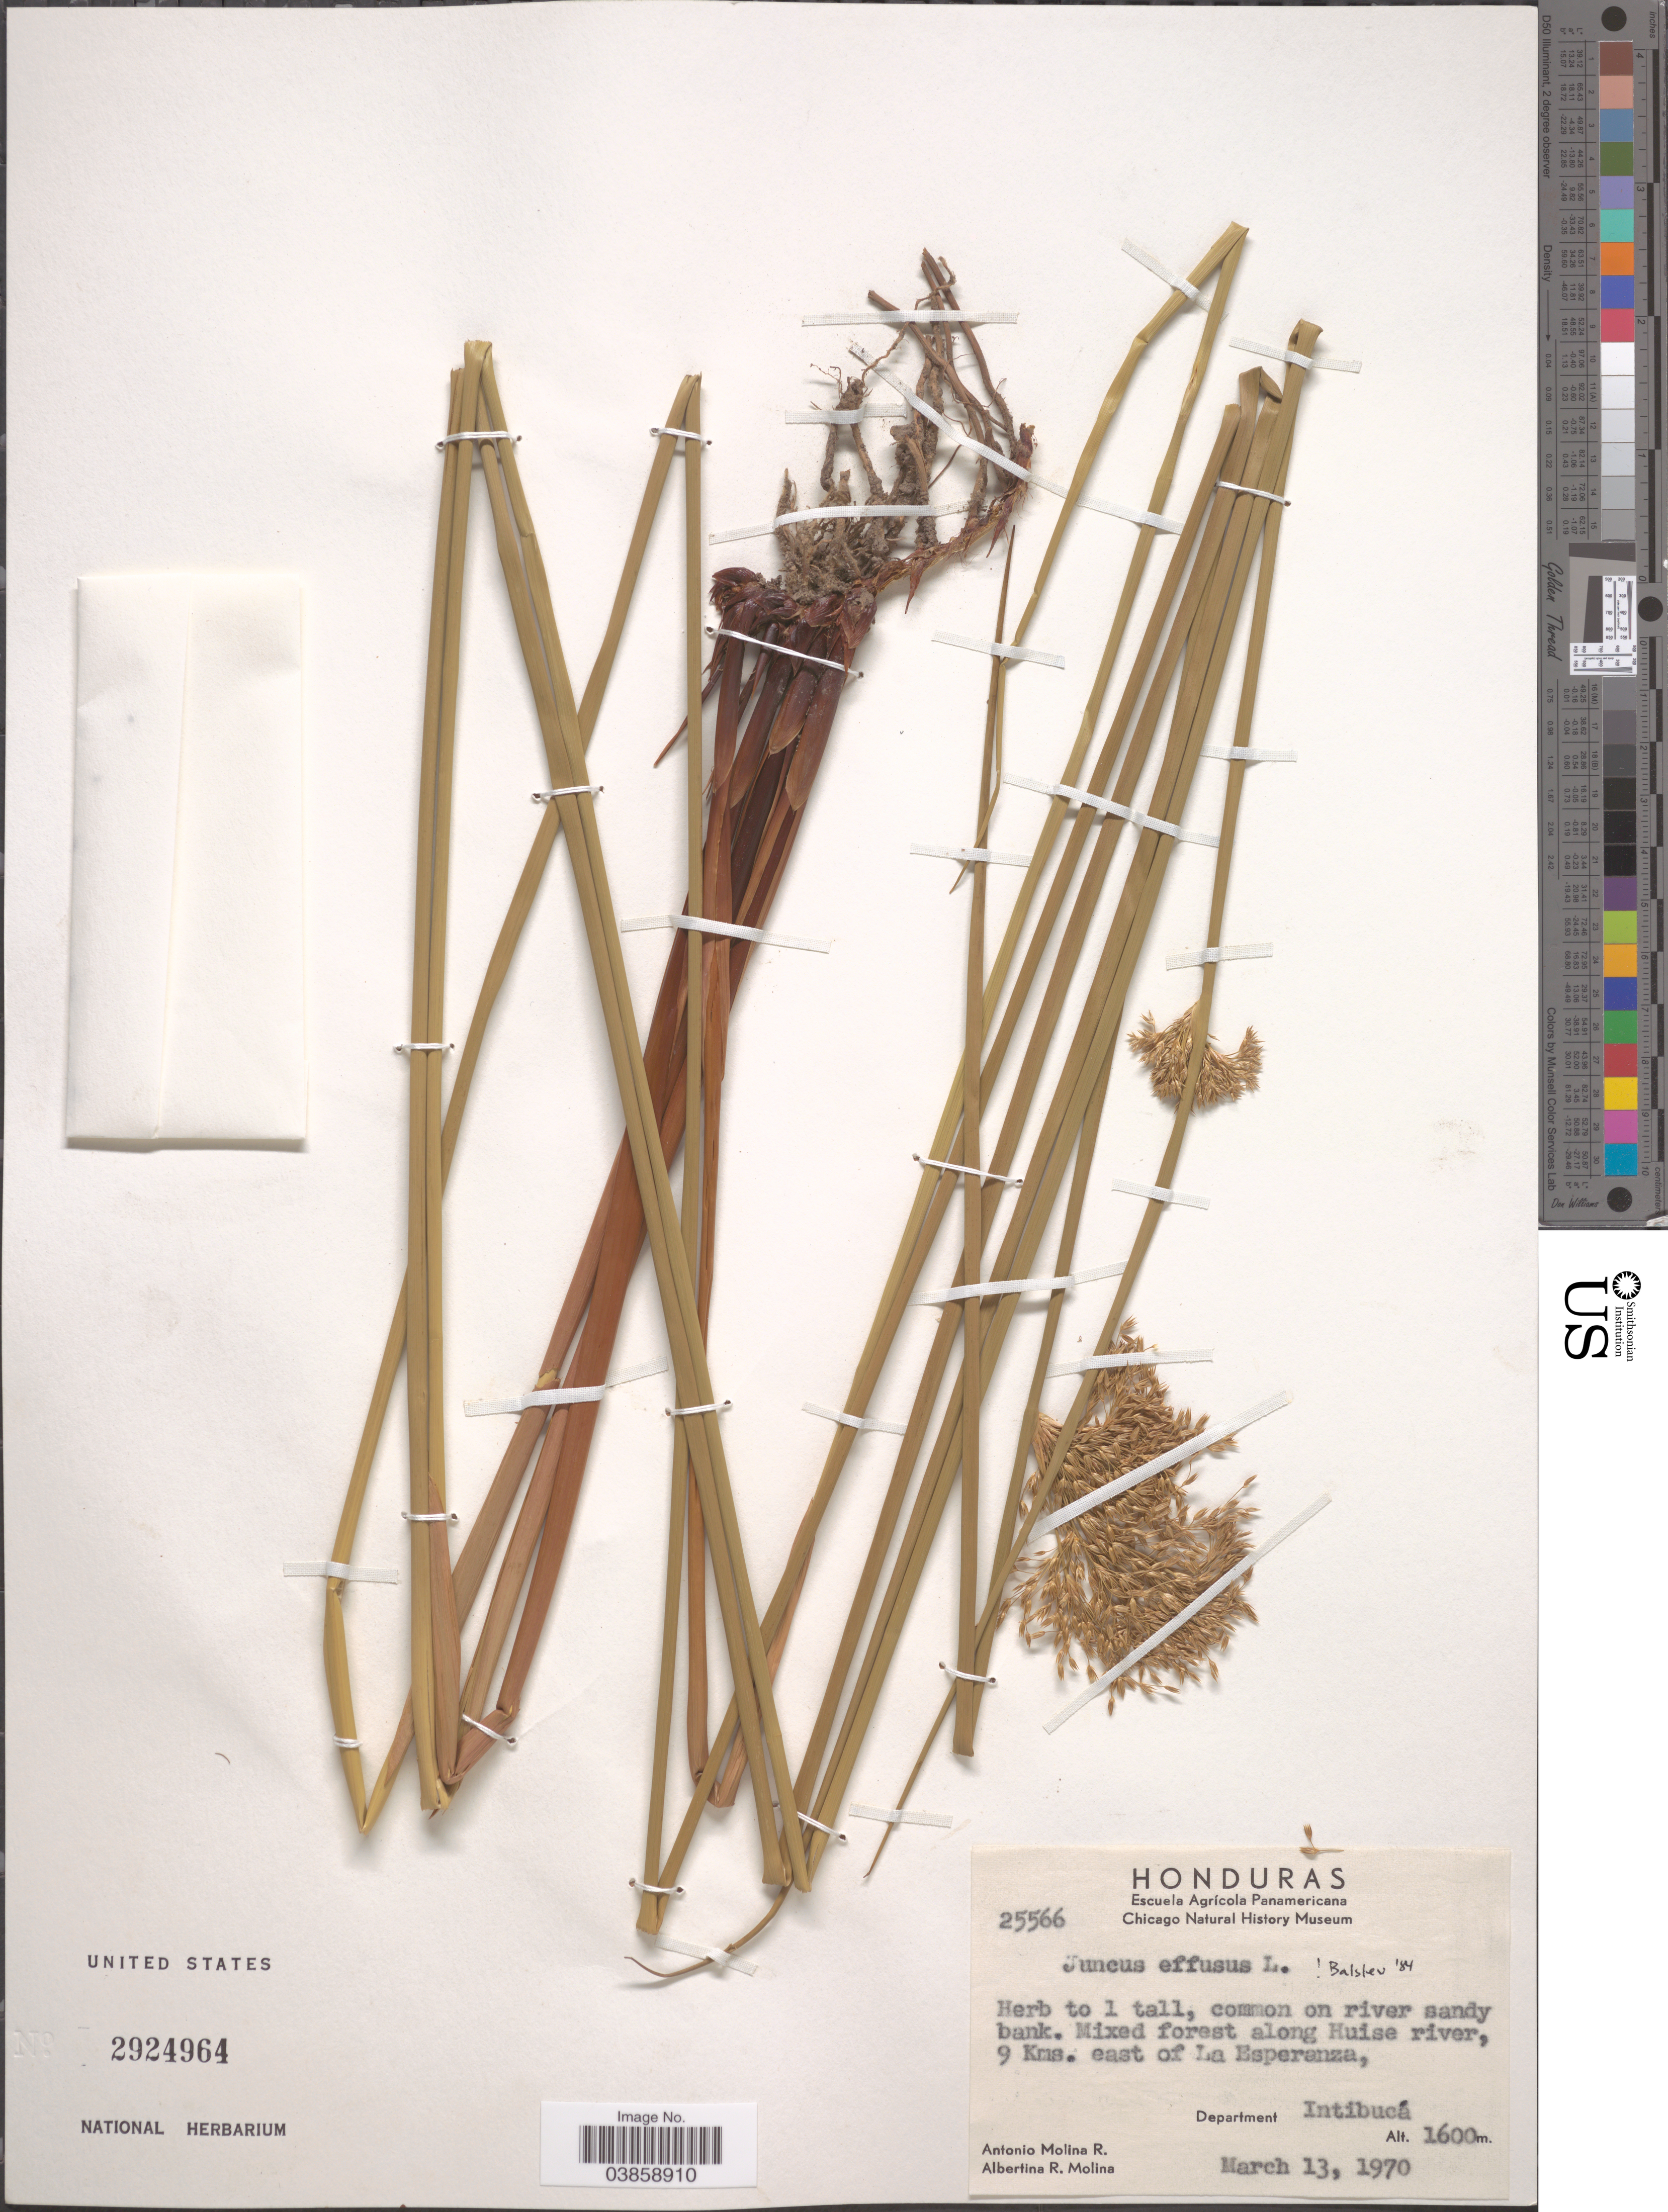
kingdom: Plantae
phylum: Tracheophyta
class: Liliopsida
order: Poales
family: Juncaceae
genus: Juncus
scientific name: Juncus effusus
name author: L.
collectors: A. Molina R. & A. R. Molina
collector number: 25566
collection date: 1970-03-13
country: Honduras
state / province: Intibuca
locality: Along Huise river, 9 Kms. east of La Esperanza, Department Intibucá.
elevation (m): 1600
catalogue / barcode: US 2924964